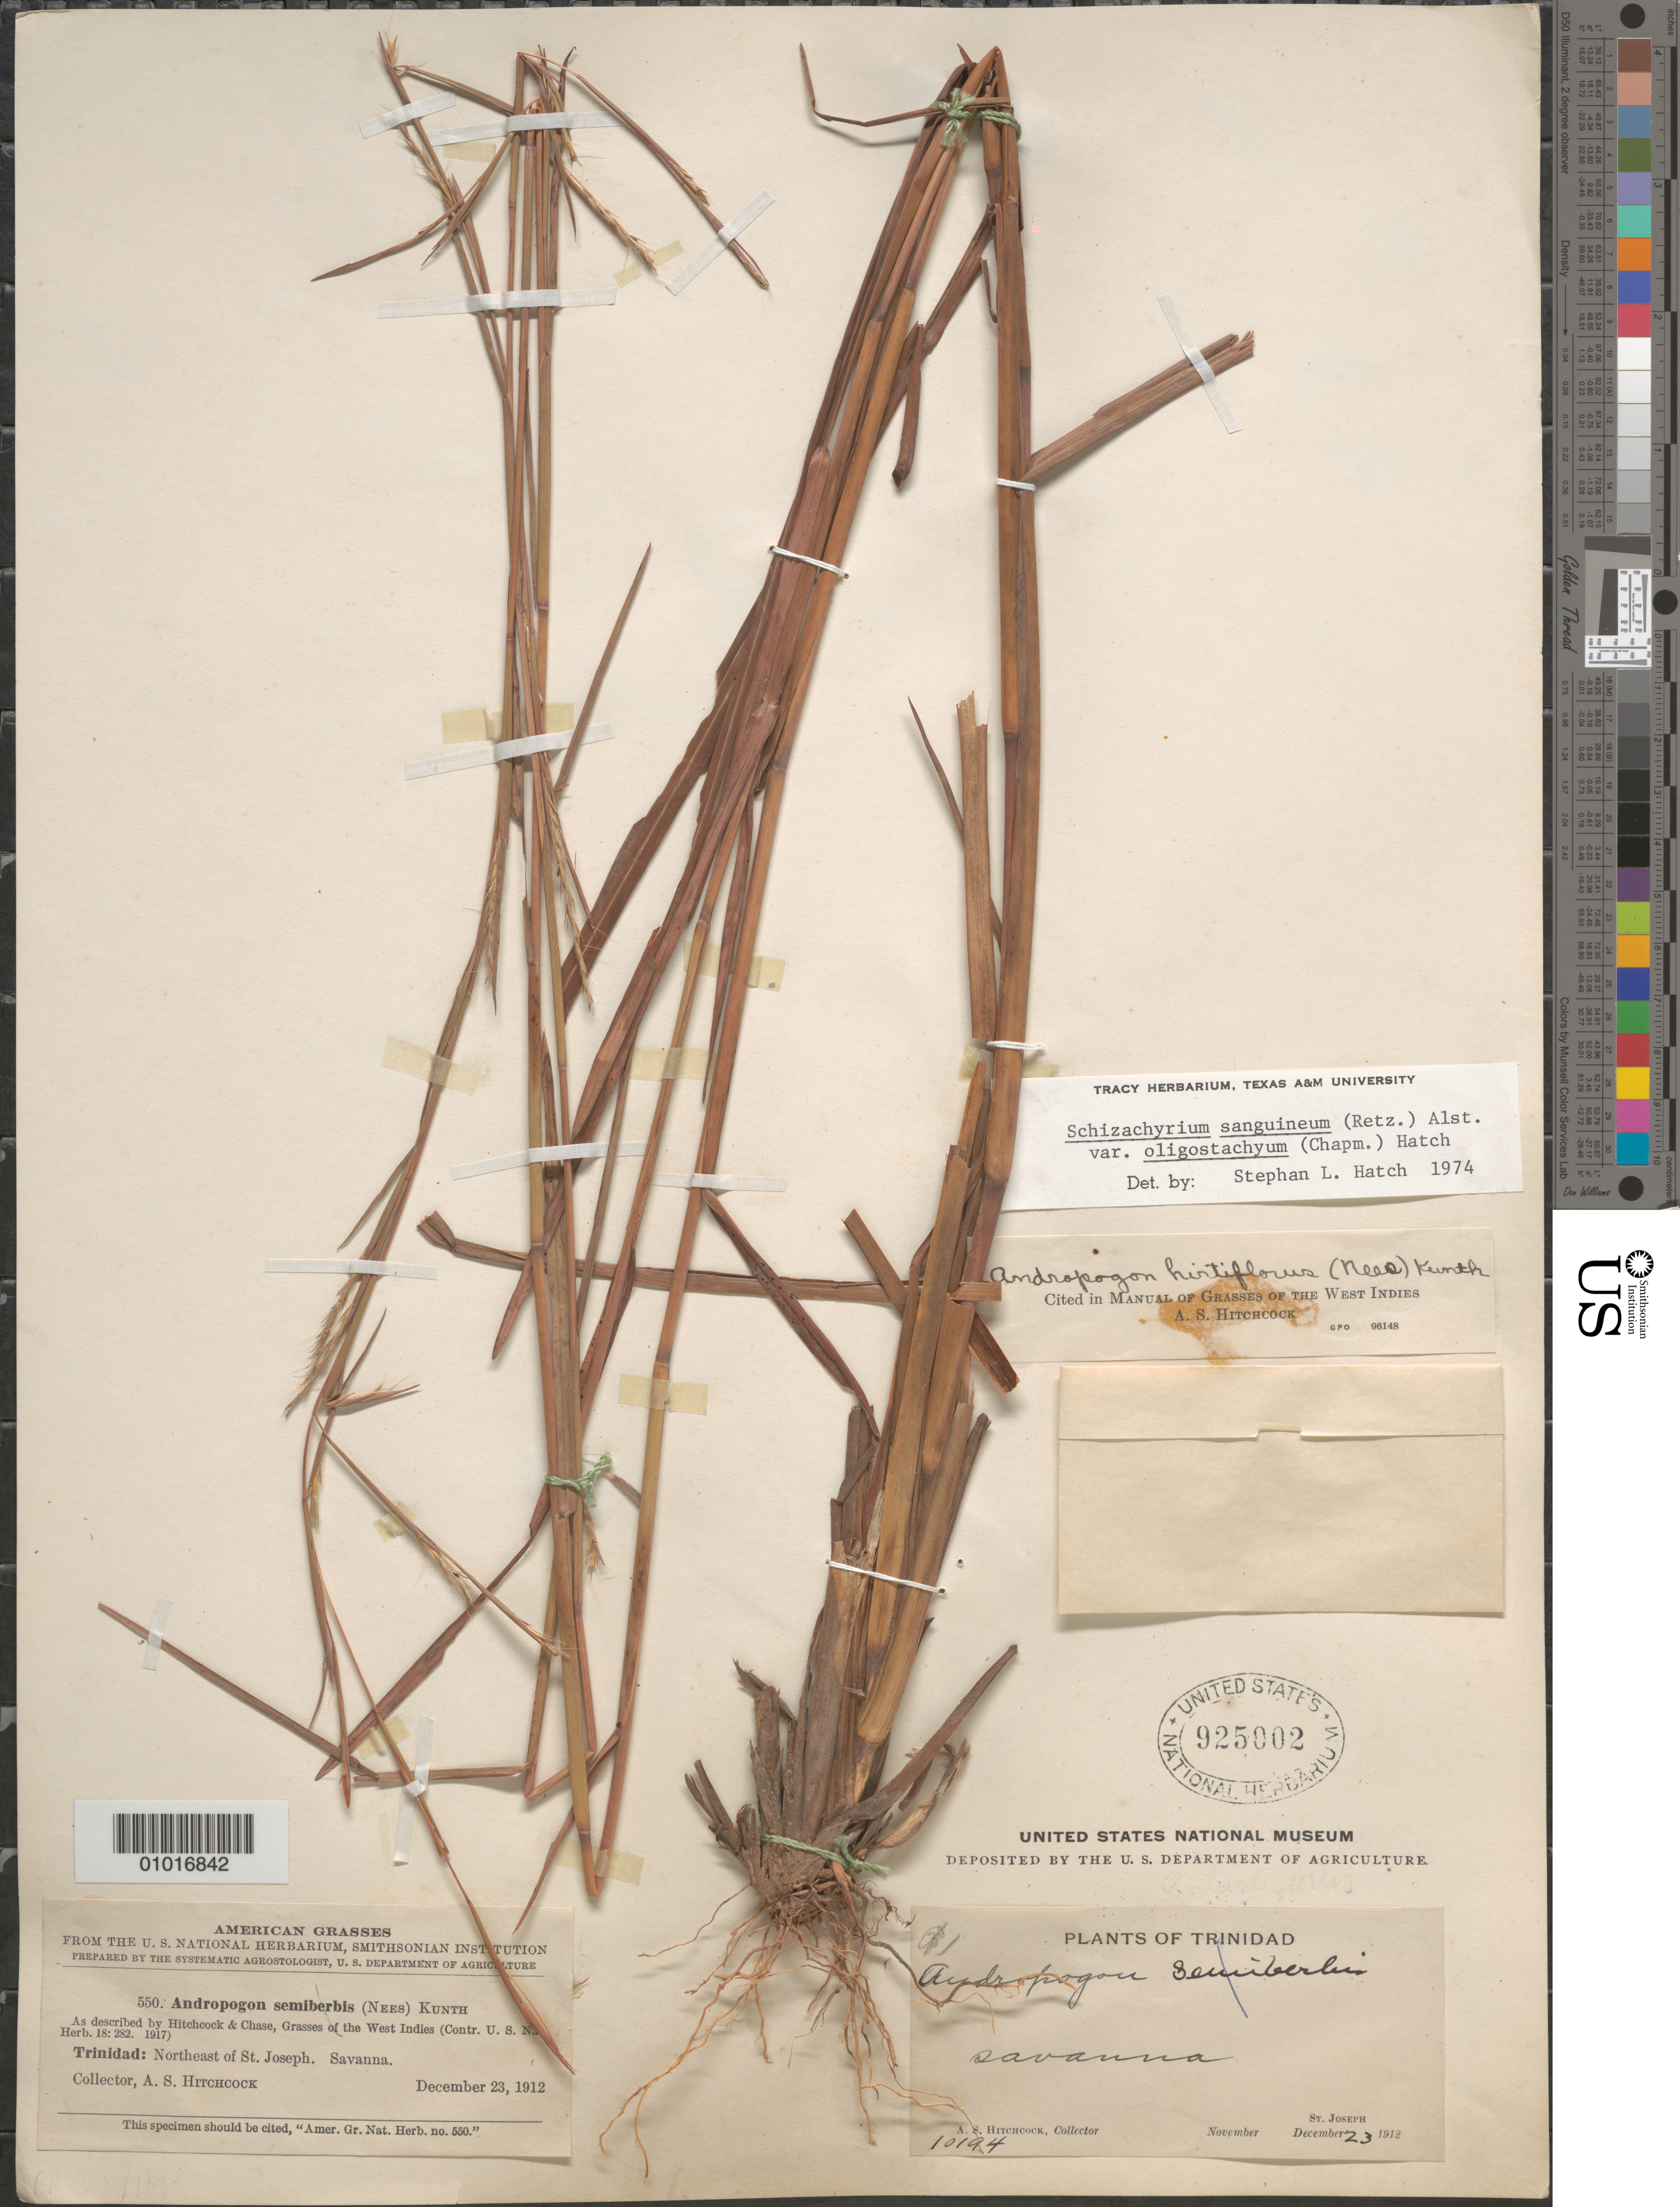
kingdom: Plantae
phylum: Tracheophyta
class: Liliopsida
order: Poales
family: Poaceae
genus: Schizachyrium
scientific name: Schizachyrium sanguineum var. oligostachyum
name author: (Chapm.) S.L. Hatch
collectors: A. S. Hitchcock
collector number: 550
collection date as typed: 23 Dec 1912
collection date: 1912-12-23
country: Trinidad and Tobago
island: Trinidad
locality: NE of St. Joseph. Savanna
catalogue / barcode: US 925002